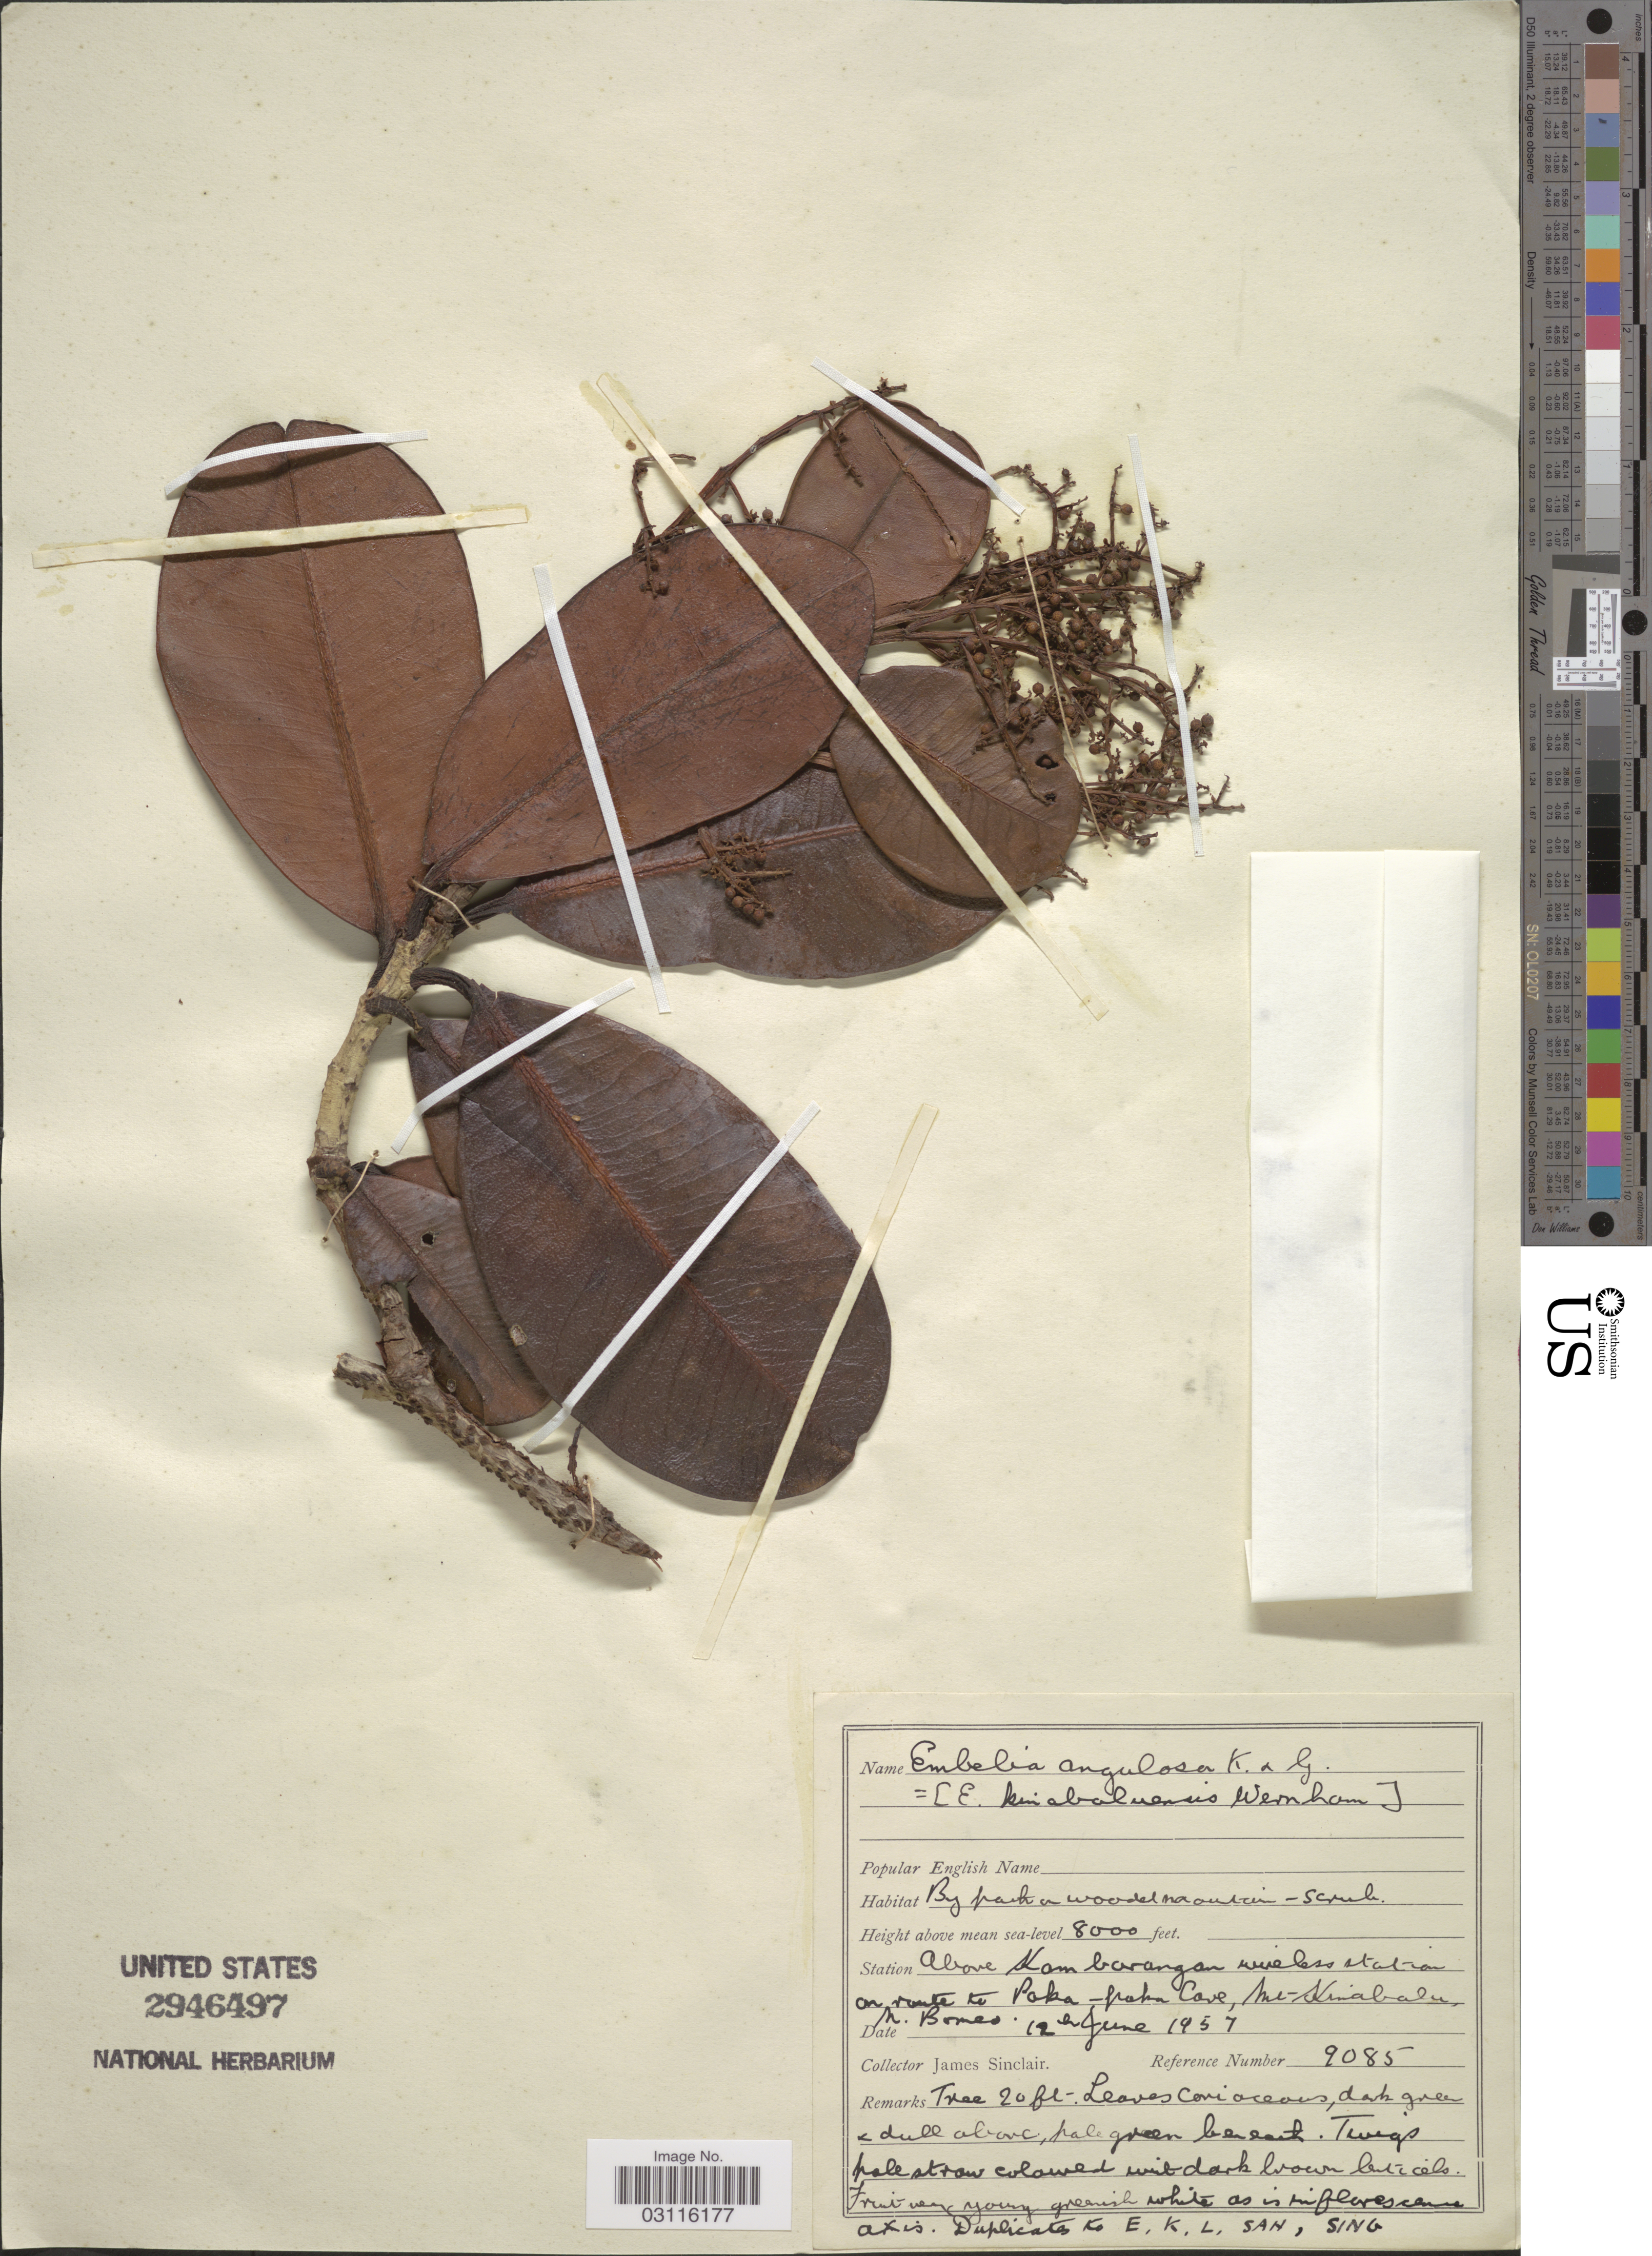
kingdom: Plantae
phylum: Tracheophyta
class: Magnoliopsida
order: Ericales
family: Primulaceae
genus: Embelia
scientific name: Embelia angulosa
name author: King & Gamble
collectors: J. Sinclair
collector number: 9085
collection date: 1957-06-12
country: Malaysia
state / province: Sabah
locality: Station above Kambarangan wireless station on route to Paka-paka Cave, Mt Kinabalu, N. Borneo.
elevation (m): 2438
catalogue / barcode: US 2946497